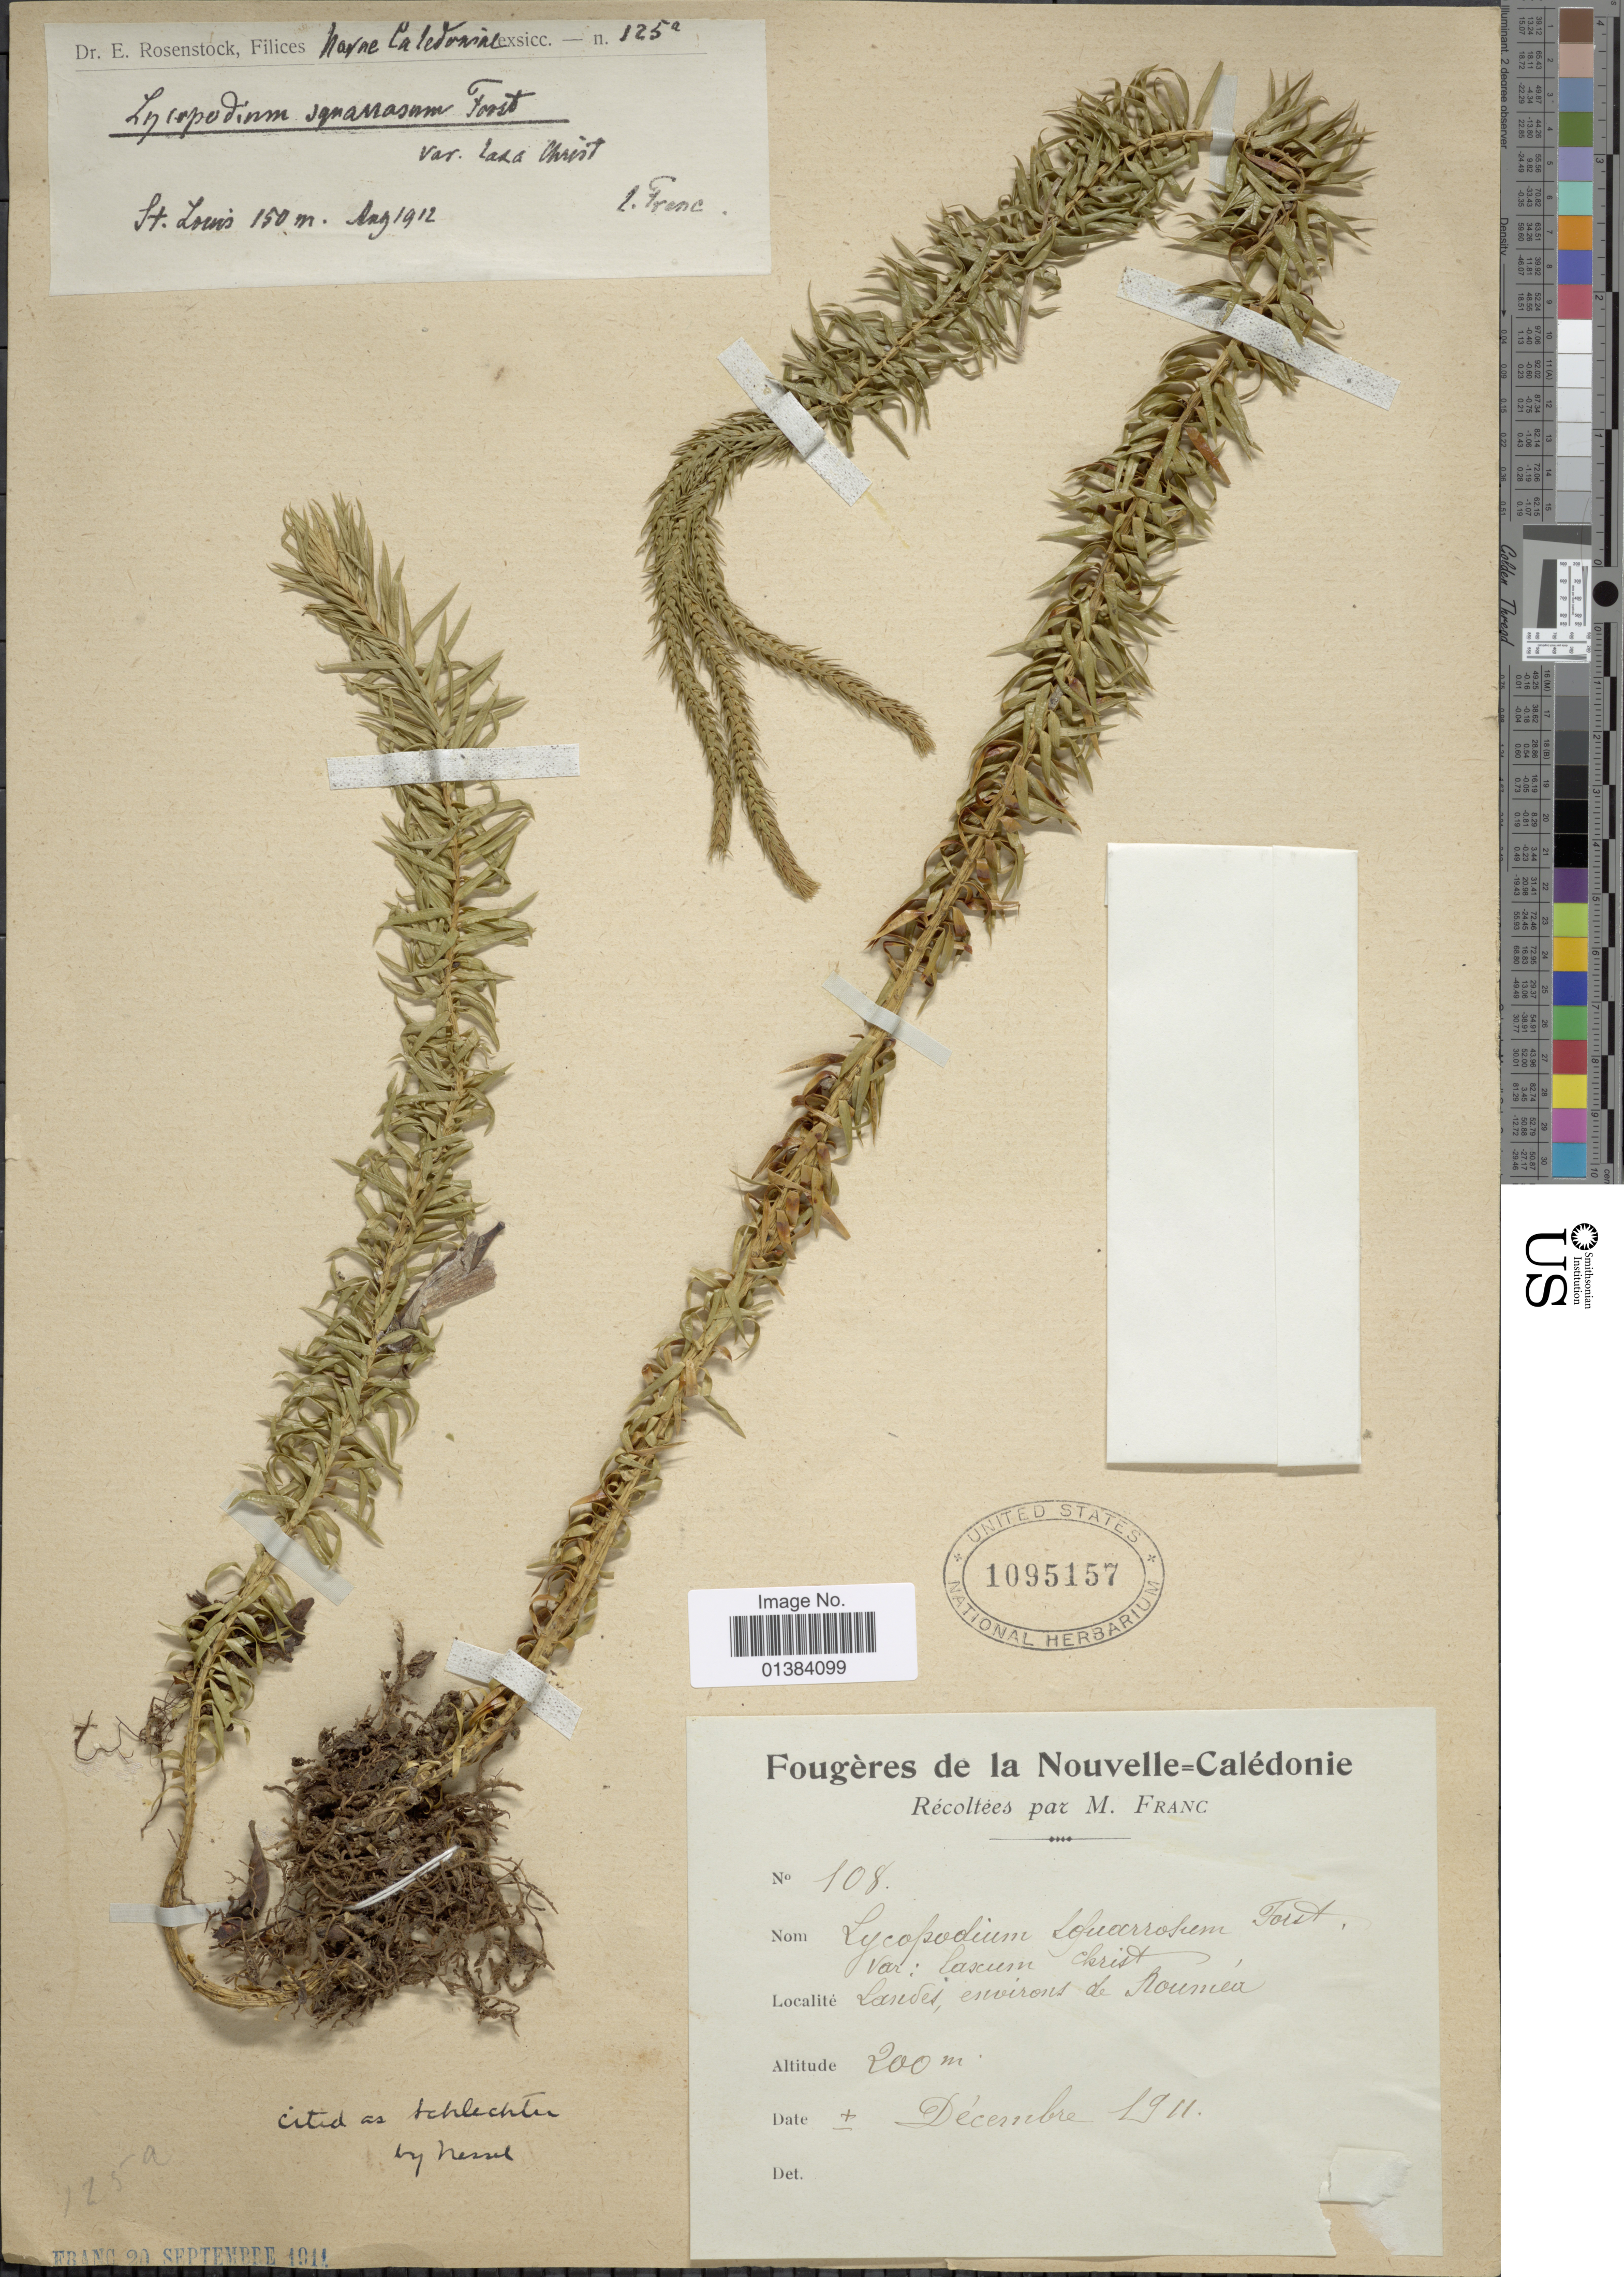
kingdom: Plantae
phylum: Tracheophyta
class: Lycopodiopsida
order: Lycopodiales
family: Lycopodiaceae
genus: Phlegmariurus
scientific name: Phlegmariurus nutans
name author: (Brack.) W.H. Wagner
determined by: Field, A. R.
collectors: M. Franc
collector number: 108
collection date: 1911-12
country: New Caledonia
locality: Landes environs de Nouméa.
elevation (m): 200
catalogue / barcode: US 1095157